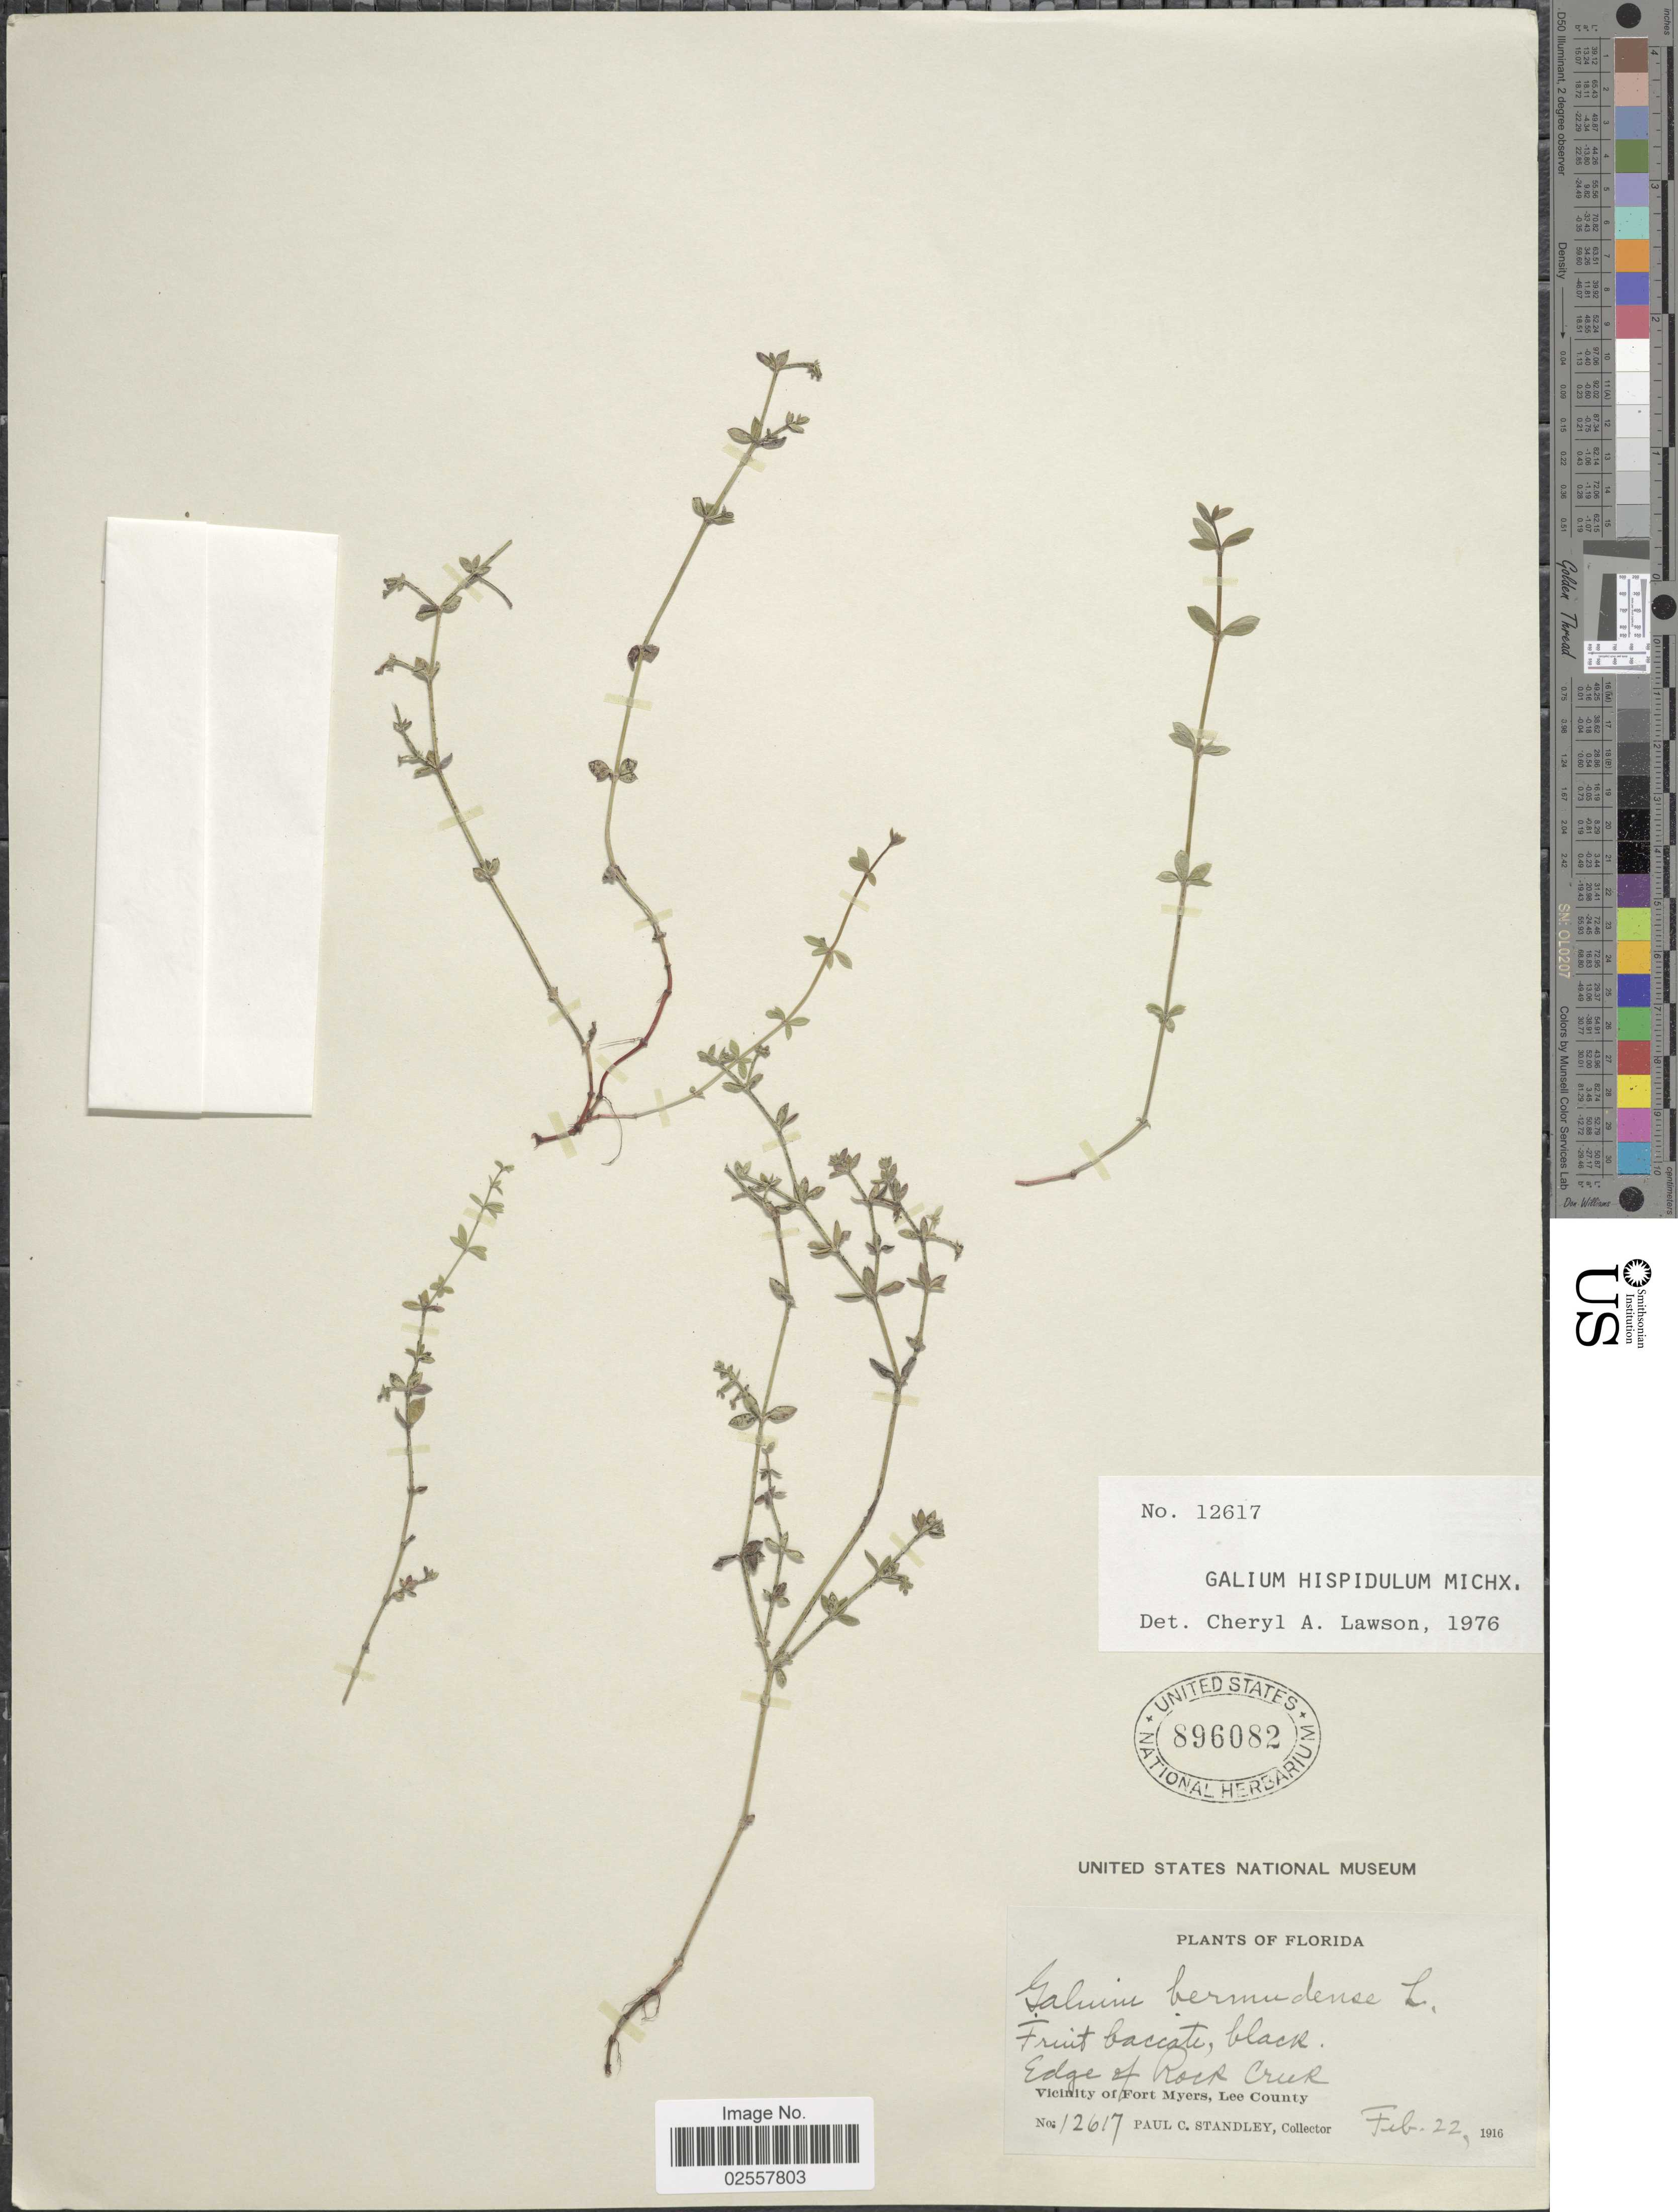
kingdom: Plantae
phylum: Tracheophyta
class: Magnoliopsida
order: Gentianales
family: Rubiaceae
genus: Galium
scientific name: Galium hispidulum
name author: Michx.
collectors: P. C. Standley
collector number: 12617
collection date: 1916-02-22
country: United States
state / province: Florida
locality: Edge of Rock Creek. Vicinity of Fort Myers, Lee County.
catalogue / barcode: US 896082